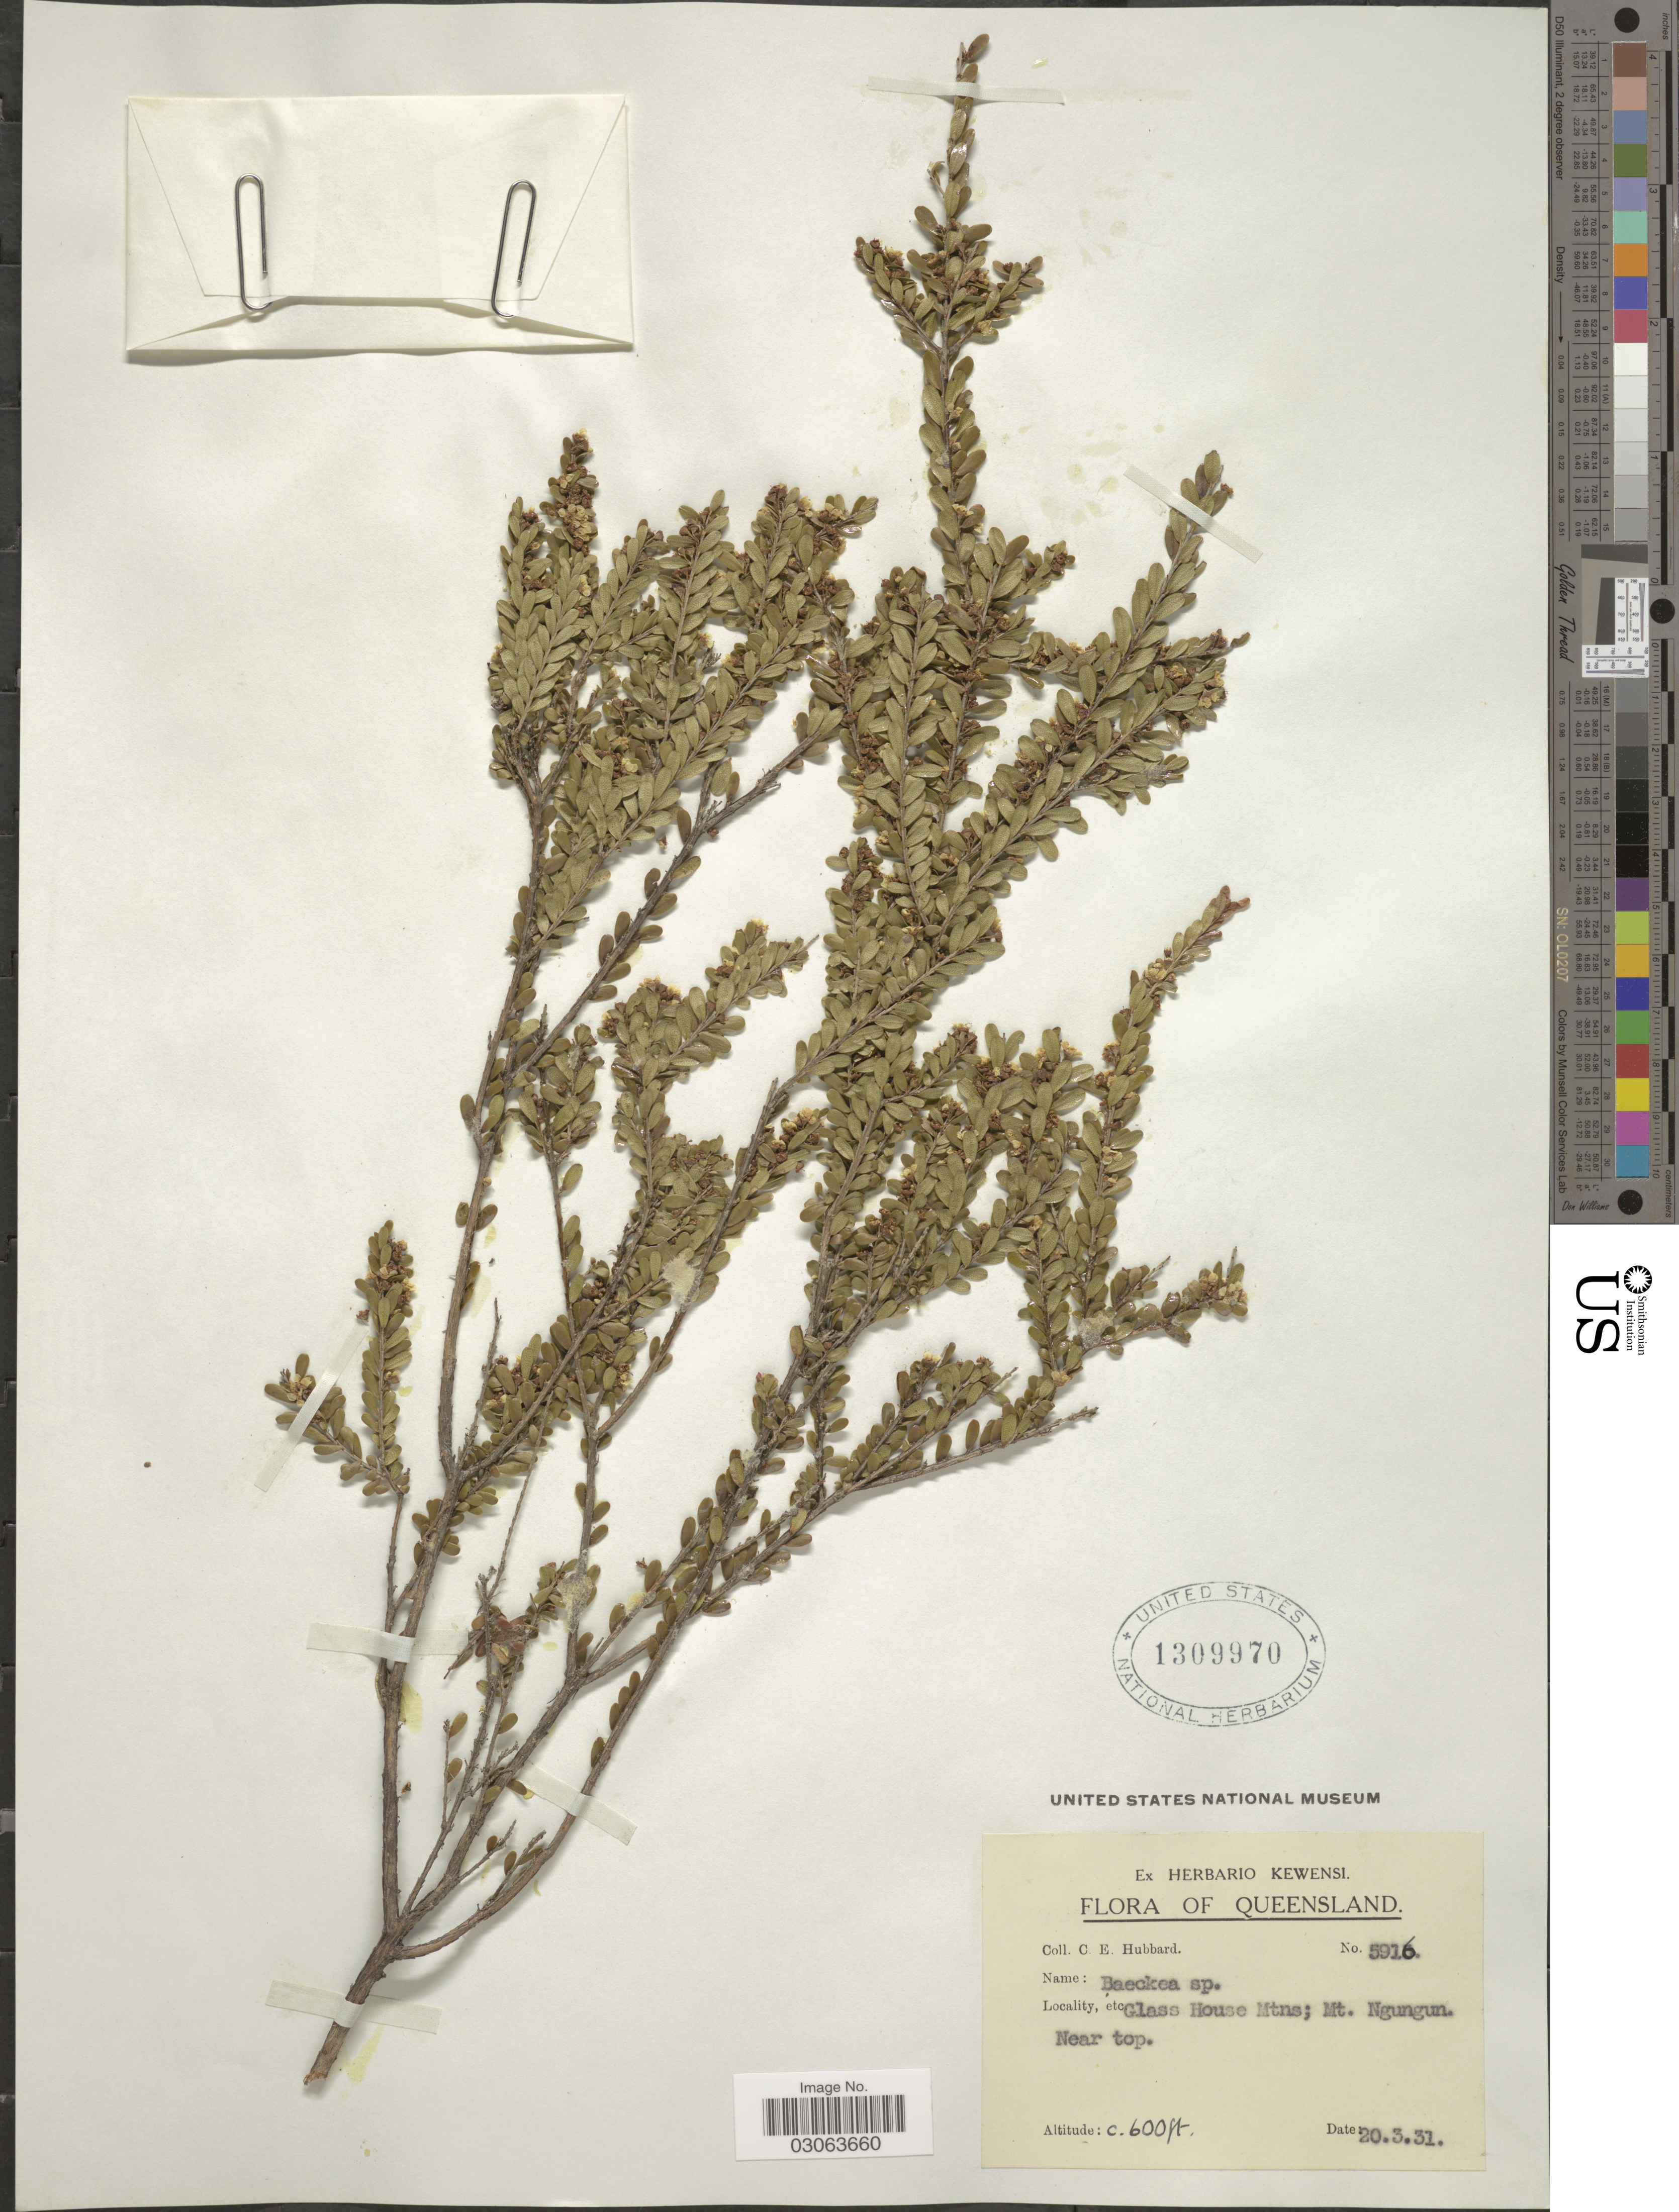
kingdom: Plantae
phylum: Tracheophyta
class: Magnoliopsida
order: Myrtales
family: Myrtaceae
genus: Triplarina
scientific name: Triplarina volcanica subsp. volcanica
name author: A.R. Bean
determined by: Rye, B. L.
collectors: C. E. Hubbard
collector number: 5916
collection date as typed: Transcribed d/m/y: 20/3/31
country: Australia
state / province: Queensland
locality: Glass House Mtns.; Mt. Ngungun.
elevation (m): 183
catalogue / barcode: US 1309970